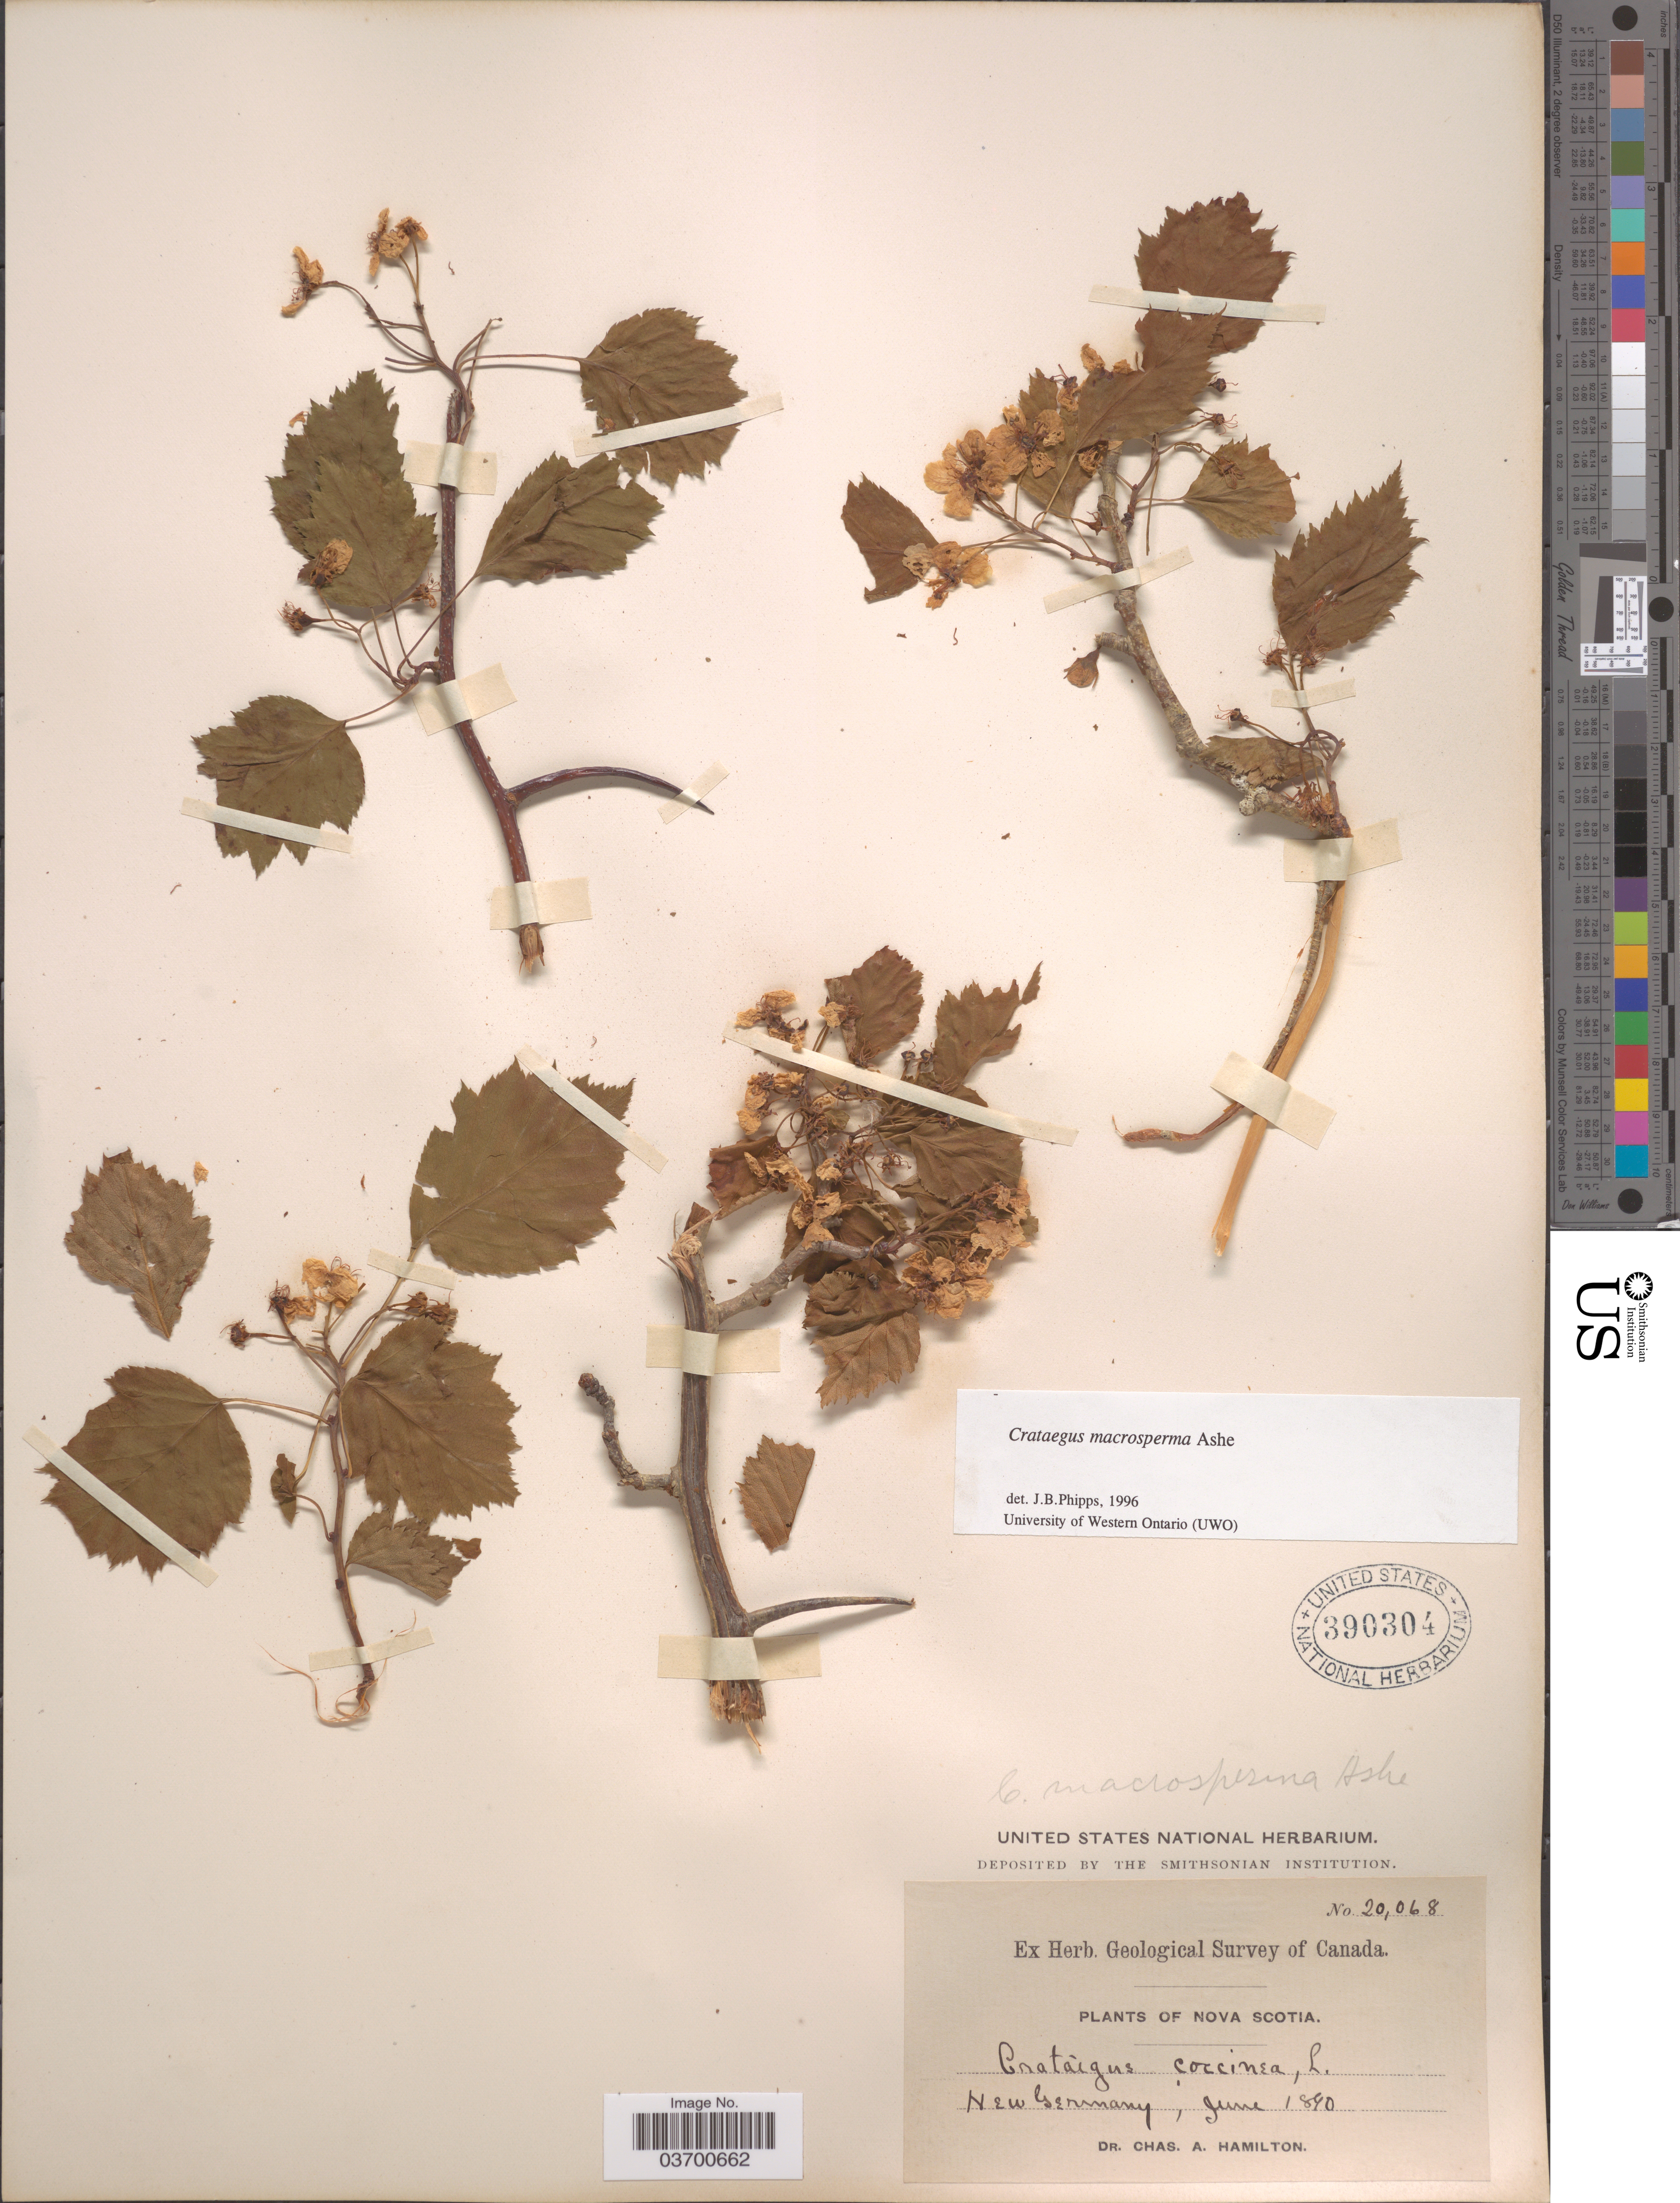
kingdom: Plantae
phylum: Tracheophyta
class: Magnoliopsida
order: Rosales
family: Rosaceae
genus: Crataegus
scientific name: Crataegus macrosperma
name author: Ashe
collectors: C. A. Hamilton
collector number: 20068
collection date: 1890-06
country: Canada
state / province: Nova Scotia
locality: New Germany.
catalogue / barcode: US 390304